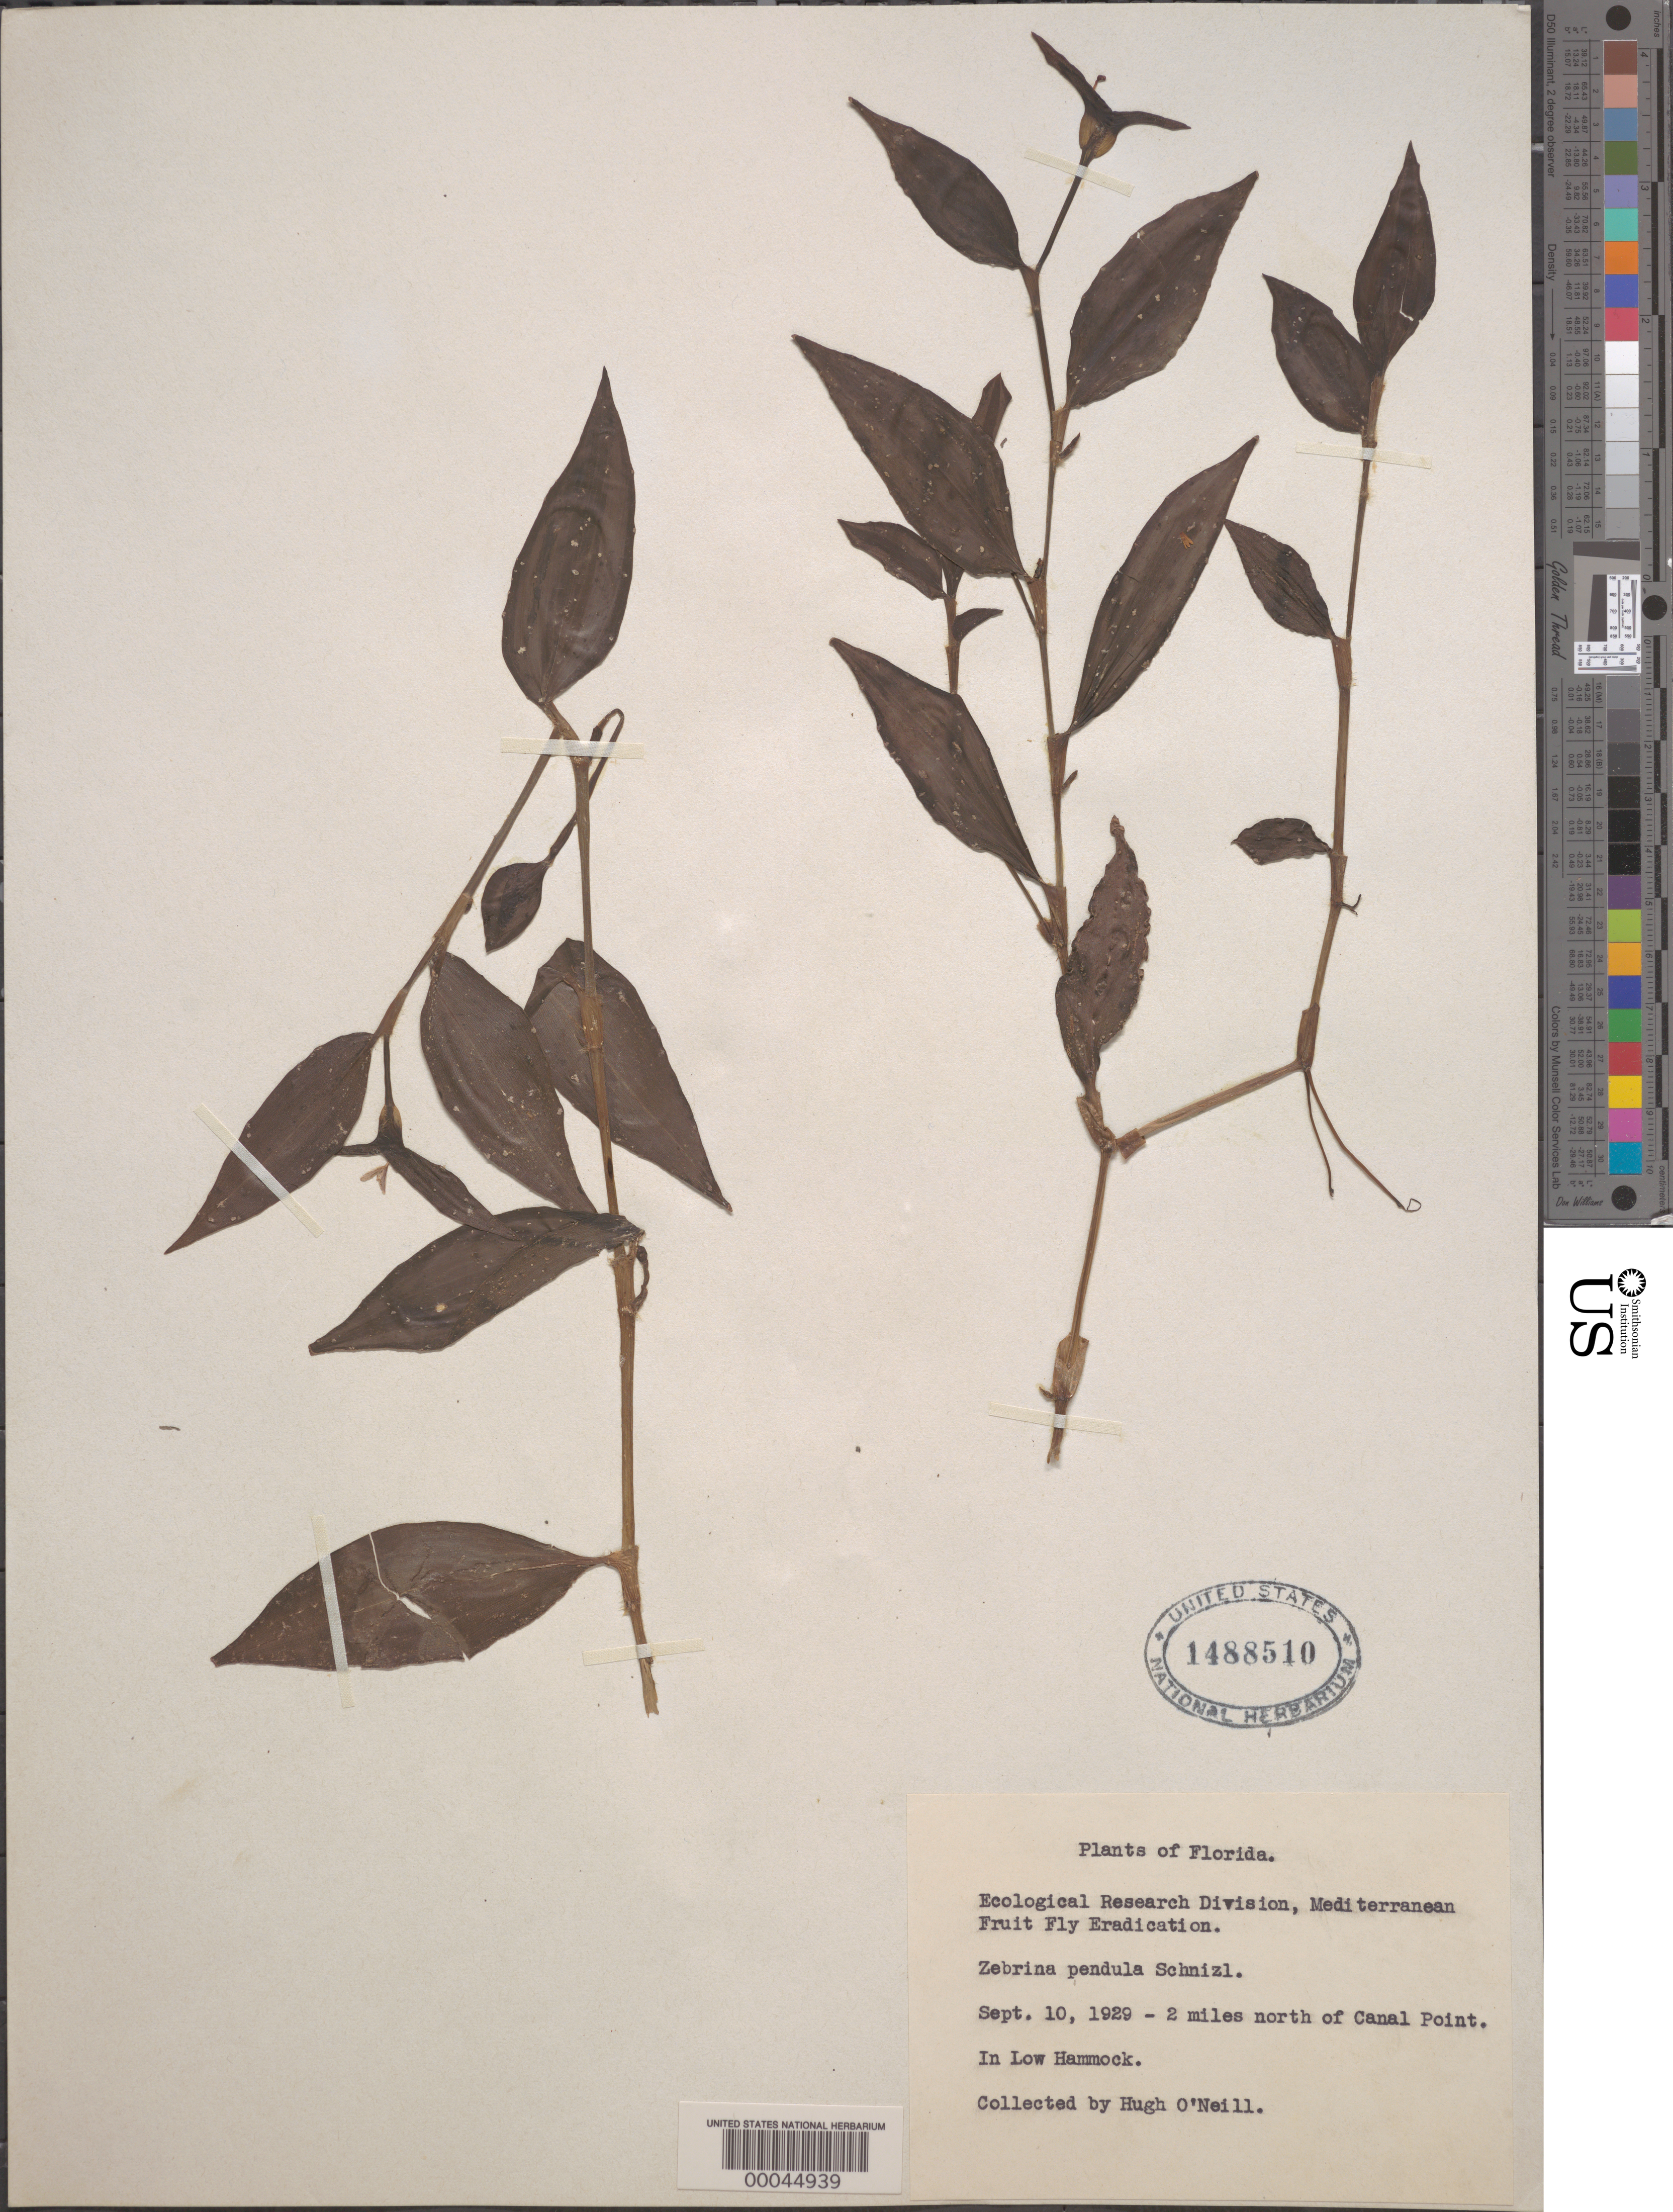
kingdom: Plantae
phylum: Tracheophyta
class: Liliopsida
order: Commelinales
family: Commelinaceae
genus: Tradescantia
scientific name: Tradescantia zebrina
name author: Bosse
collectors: H. O'Neill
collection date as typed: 10 Sep 1929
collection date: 1929-09-10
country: United States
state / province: Florida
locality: Nm of canal point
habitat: Low hammock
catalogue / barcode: US 1488510